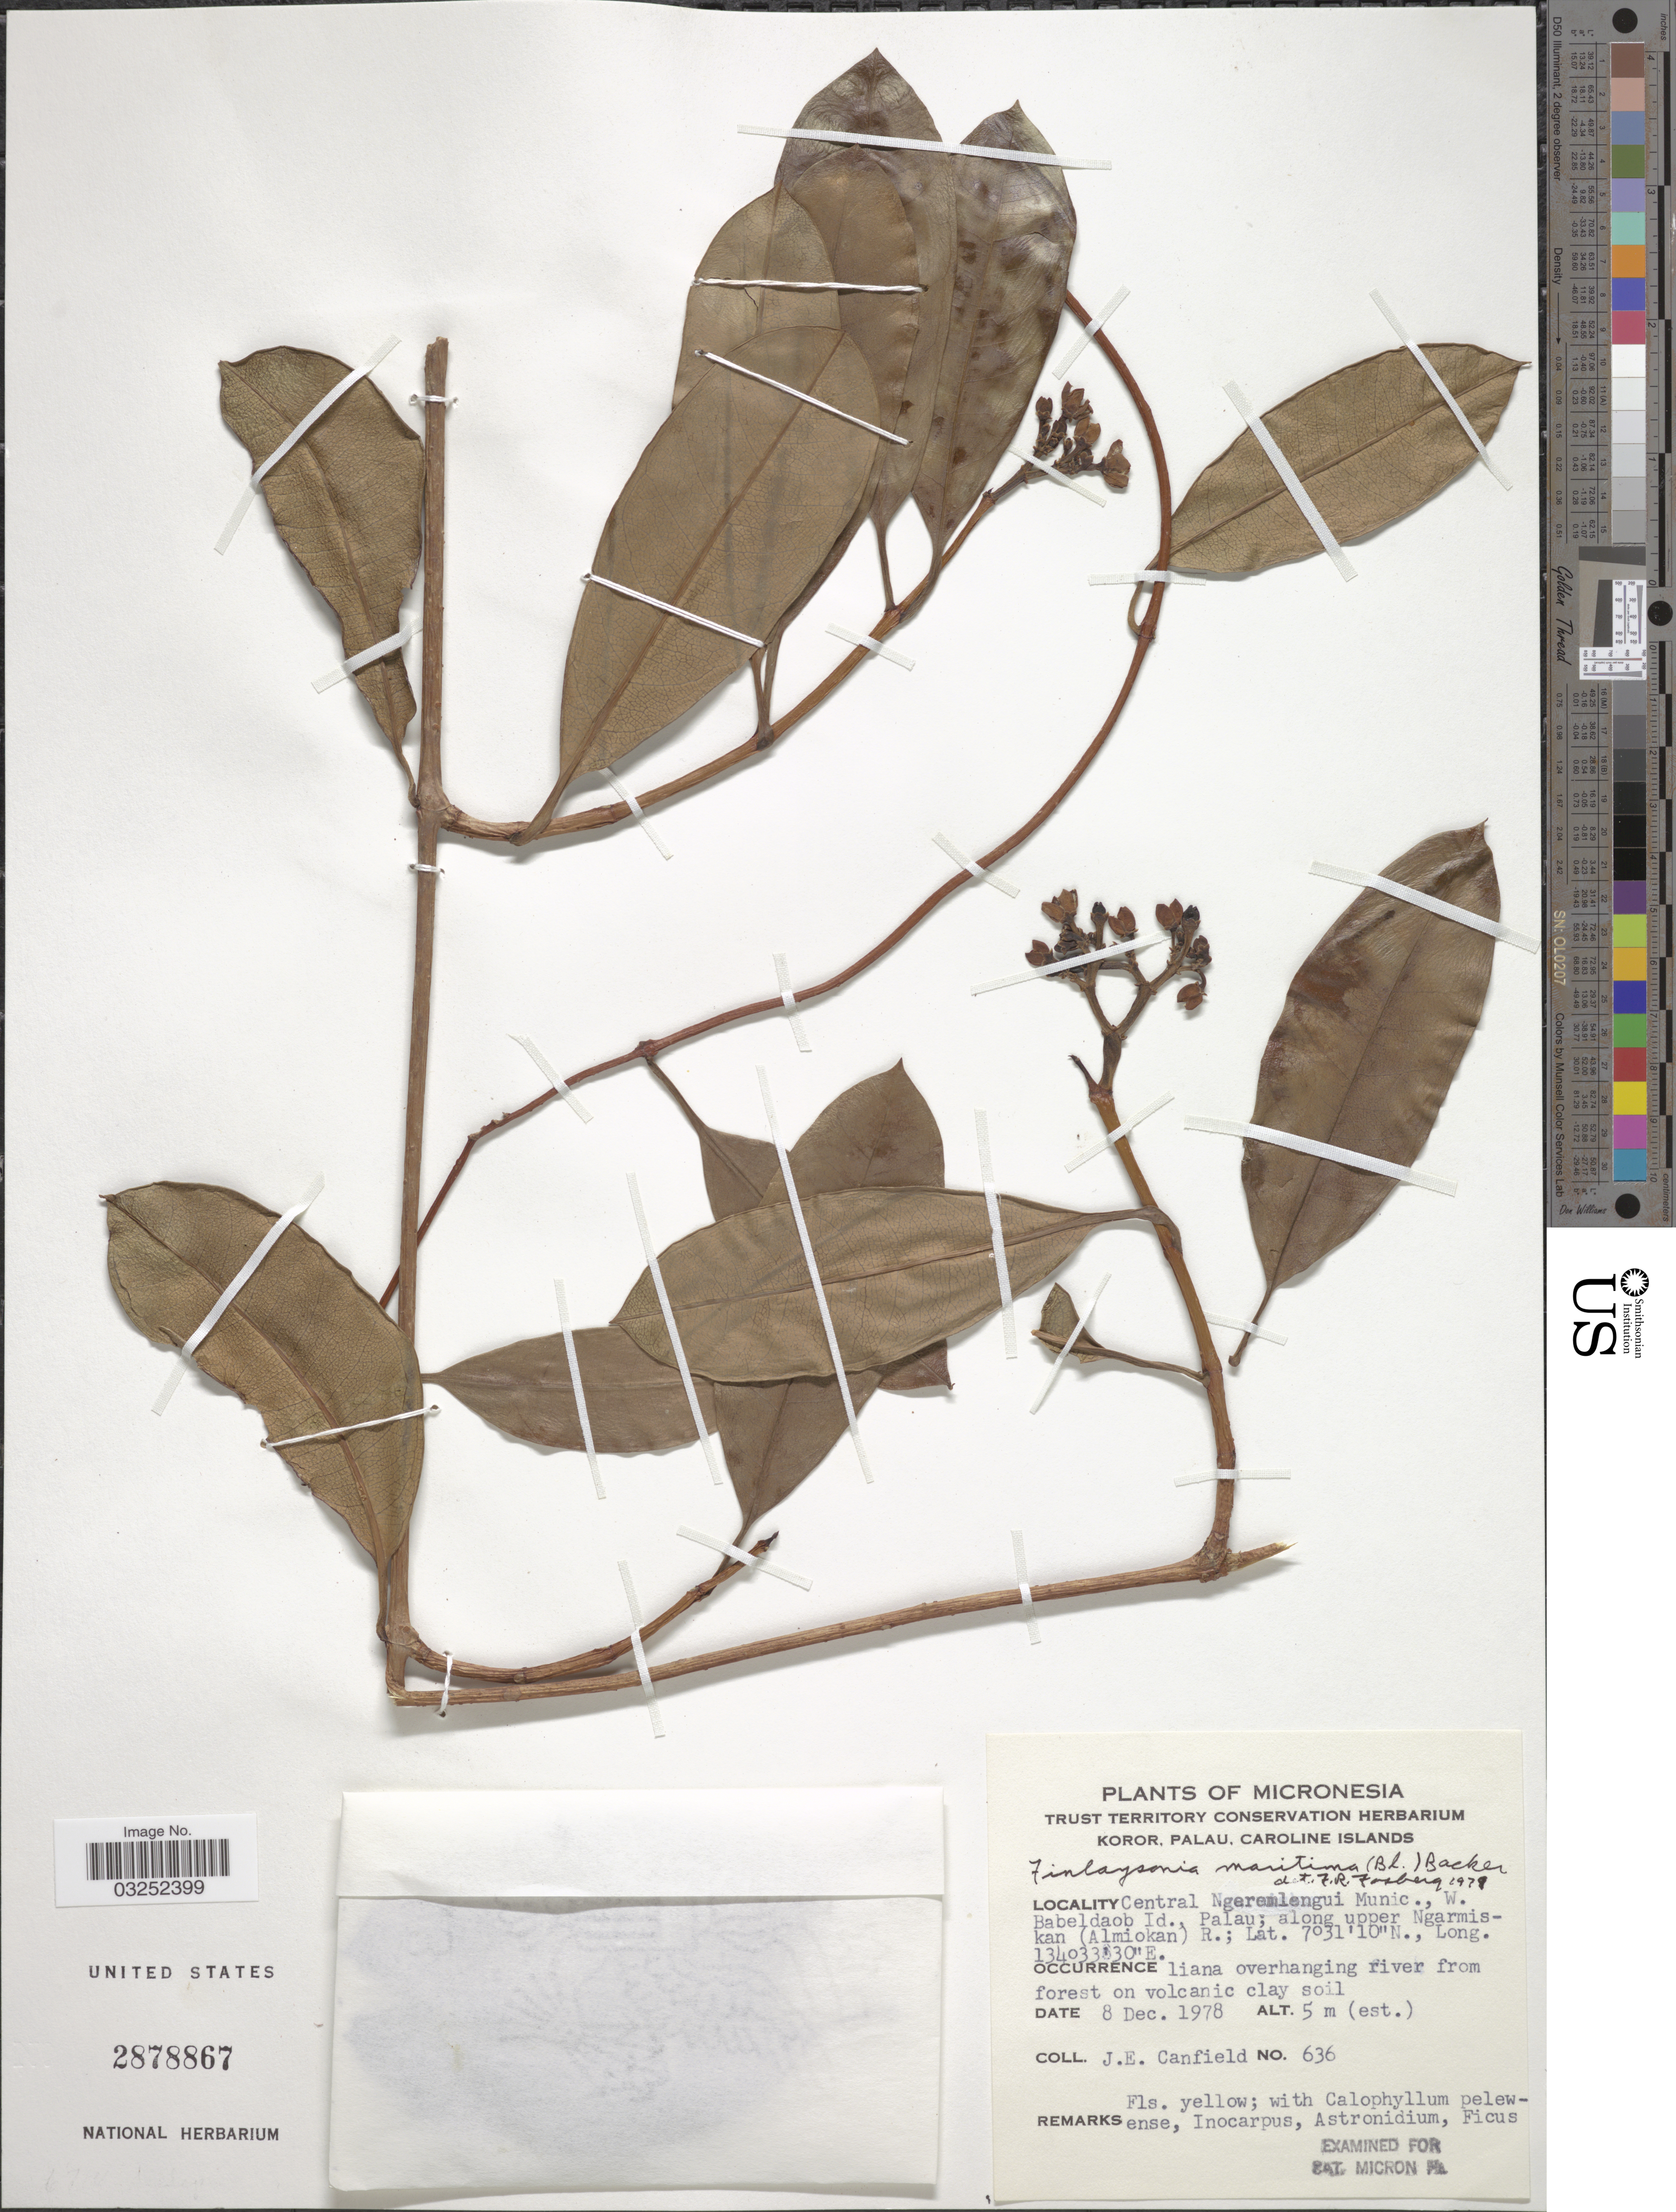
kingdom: Plantae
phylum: Tracheophyta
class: Magnoliopsida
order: Gentianales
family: Apocynaceae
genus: Finlaysonia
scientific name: Finlaysonia obovata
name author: Wall.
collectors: J. E. Canfield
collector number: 636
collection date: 1978-12-08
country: Palau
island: Babeldaob [Babelthuap]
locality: Micronesia. Central Ngeremlengui Munic., W. Babeldaob Id., Palau; along upper Ngarmiskan (Almiokan) R.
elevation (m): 5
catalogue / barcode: US 2878867